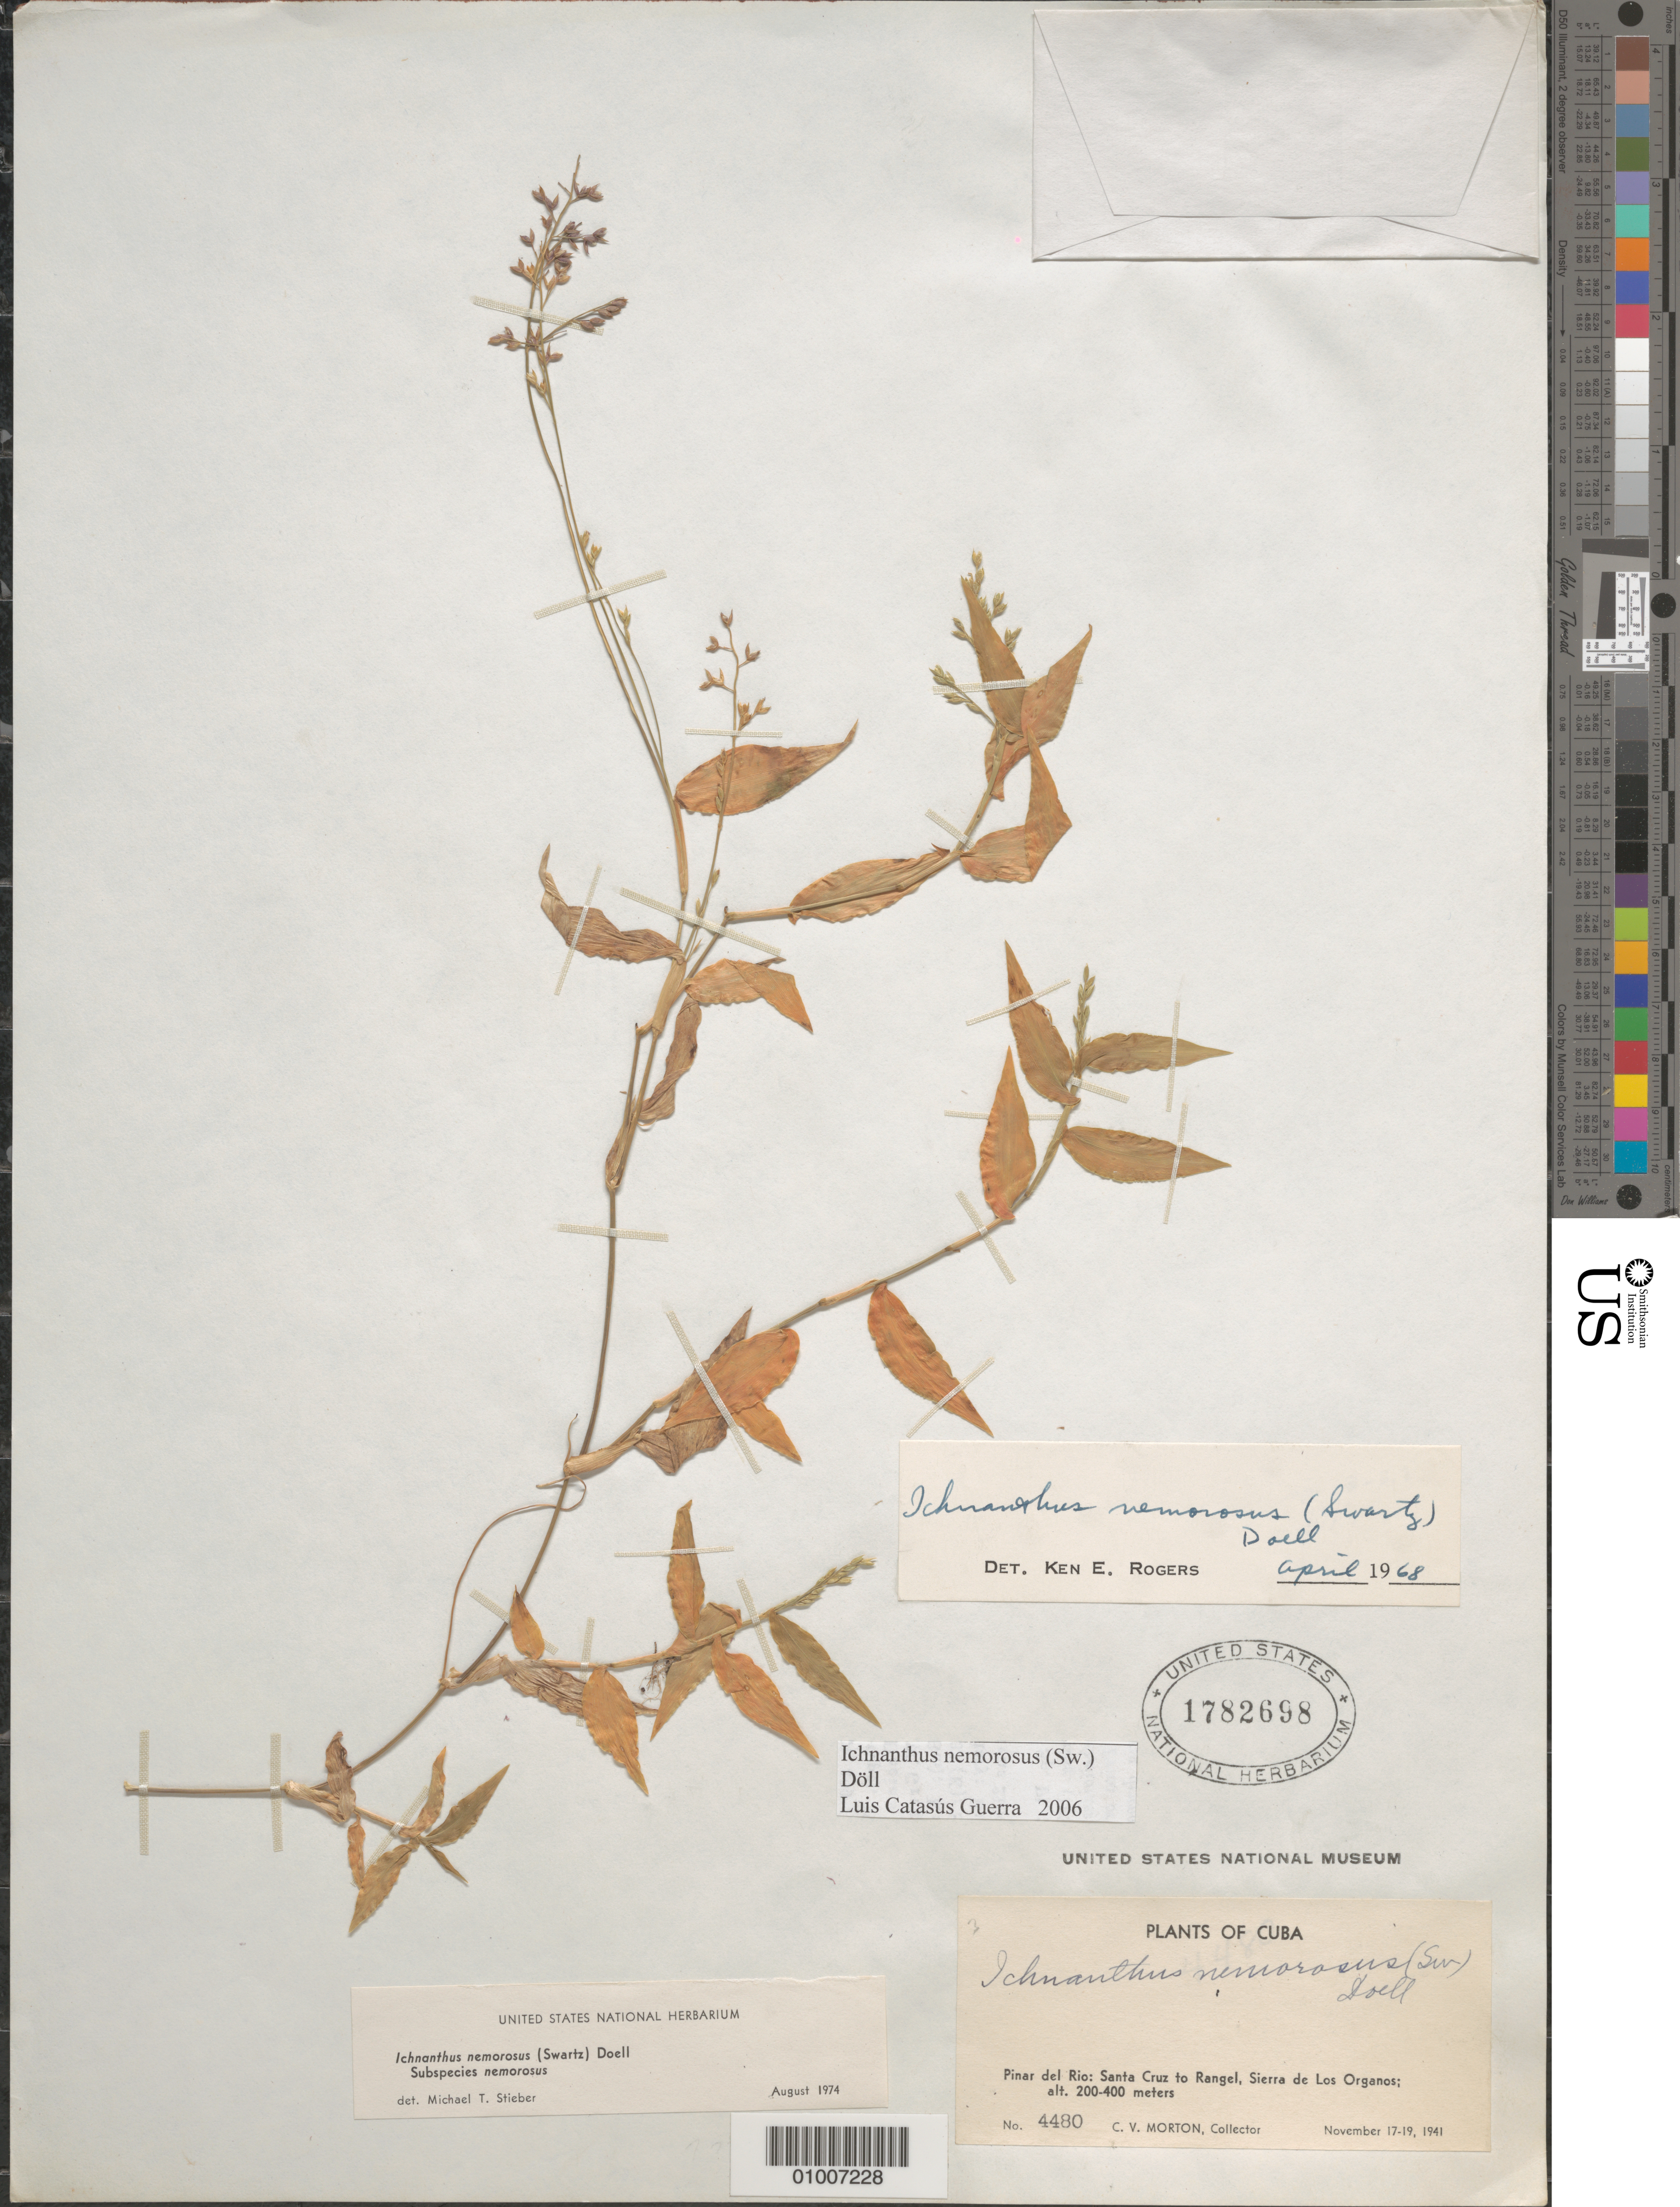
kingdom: Plantae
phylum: Tracheophyta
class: Liliopsida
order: Poales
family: Poaceae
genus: Ichnanthus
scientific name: Ichnanthus nemorosus var. nemorosus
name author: (Sw.) Döll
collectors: C. V. Morton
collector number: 4480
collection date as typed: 17 Nov 1941 to 19 Nov 1941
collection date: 1941-11-17/1941-11-19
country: Cuba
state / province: Pinar del Rio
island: Cuba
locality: Pinar del Rio, Santa Cruz to Rangel, Sierra de los Organos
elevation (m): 200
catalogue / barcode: US 1782698